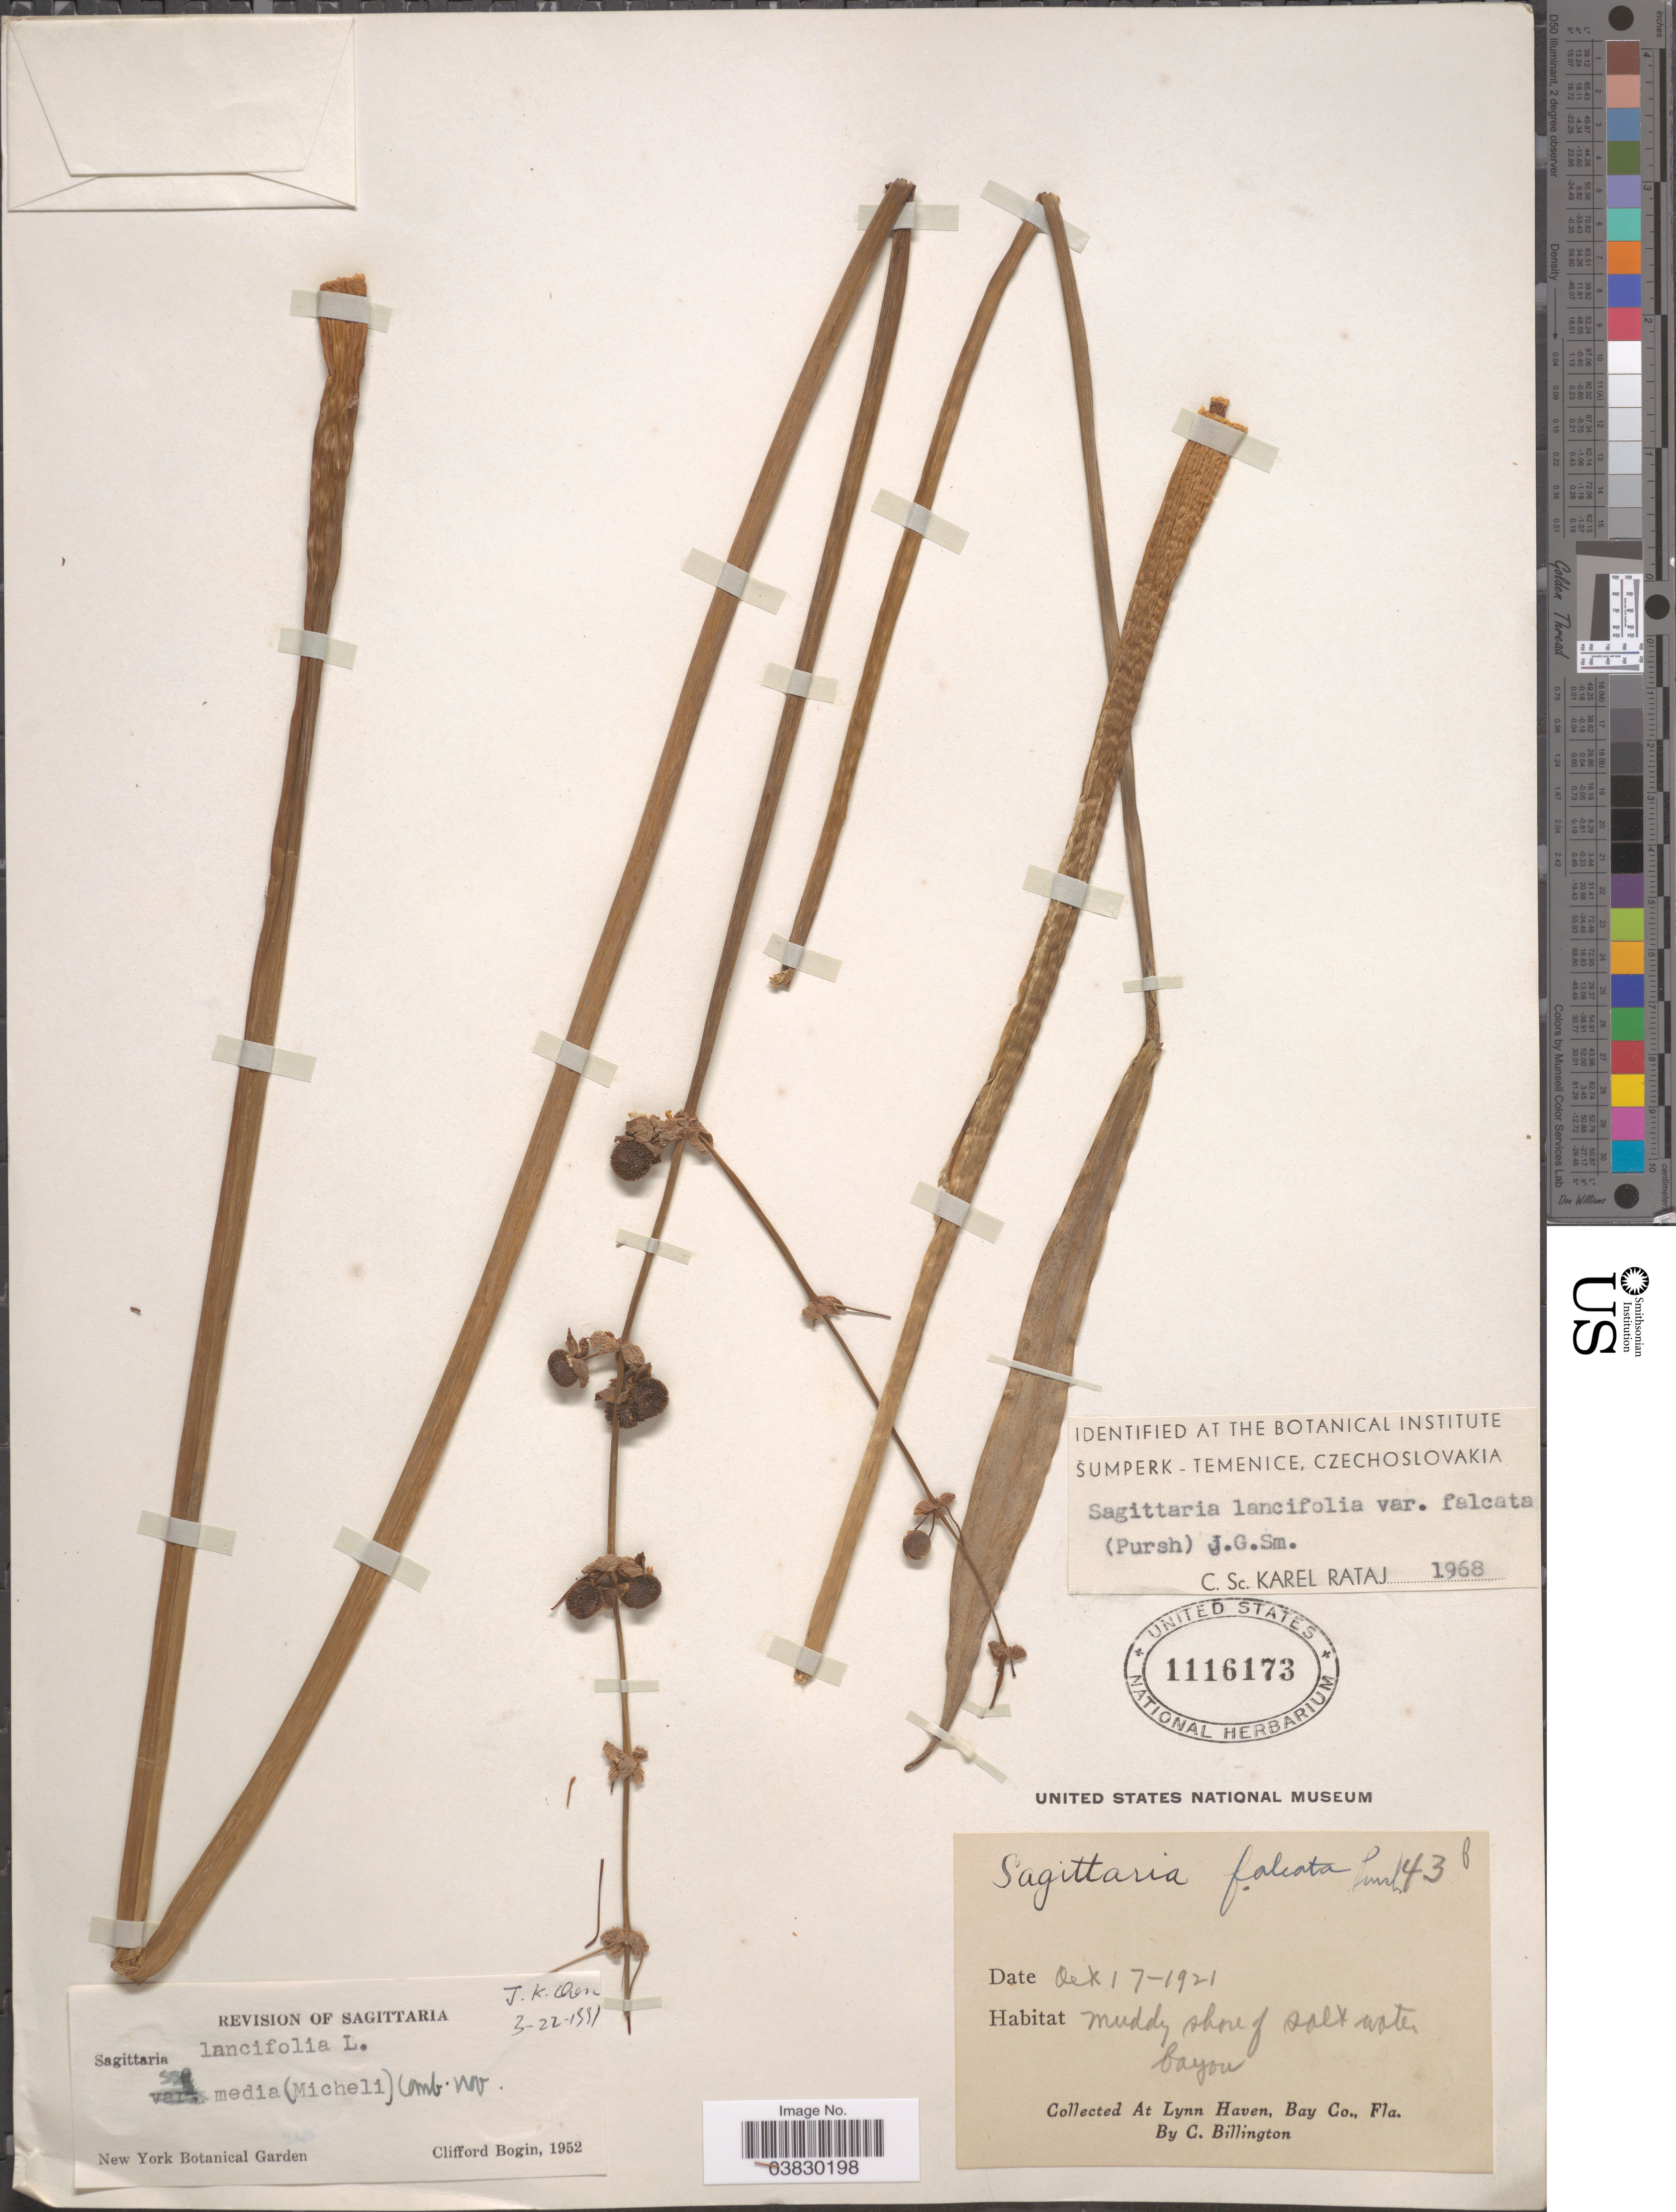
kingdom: Plantae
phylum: Tracheophyta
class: Liliopsida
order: Alismatales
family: Alismataceae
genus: Sagittaria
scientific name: Sagittaria lancifolia subsp. media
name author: (Micheli) Bogin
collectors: C. Billington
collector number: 43f*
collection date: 1921-10-17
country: United States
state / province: Florida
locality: At Lynn Haven, Bay Co.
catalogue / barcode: US 1116173